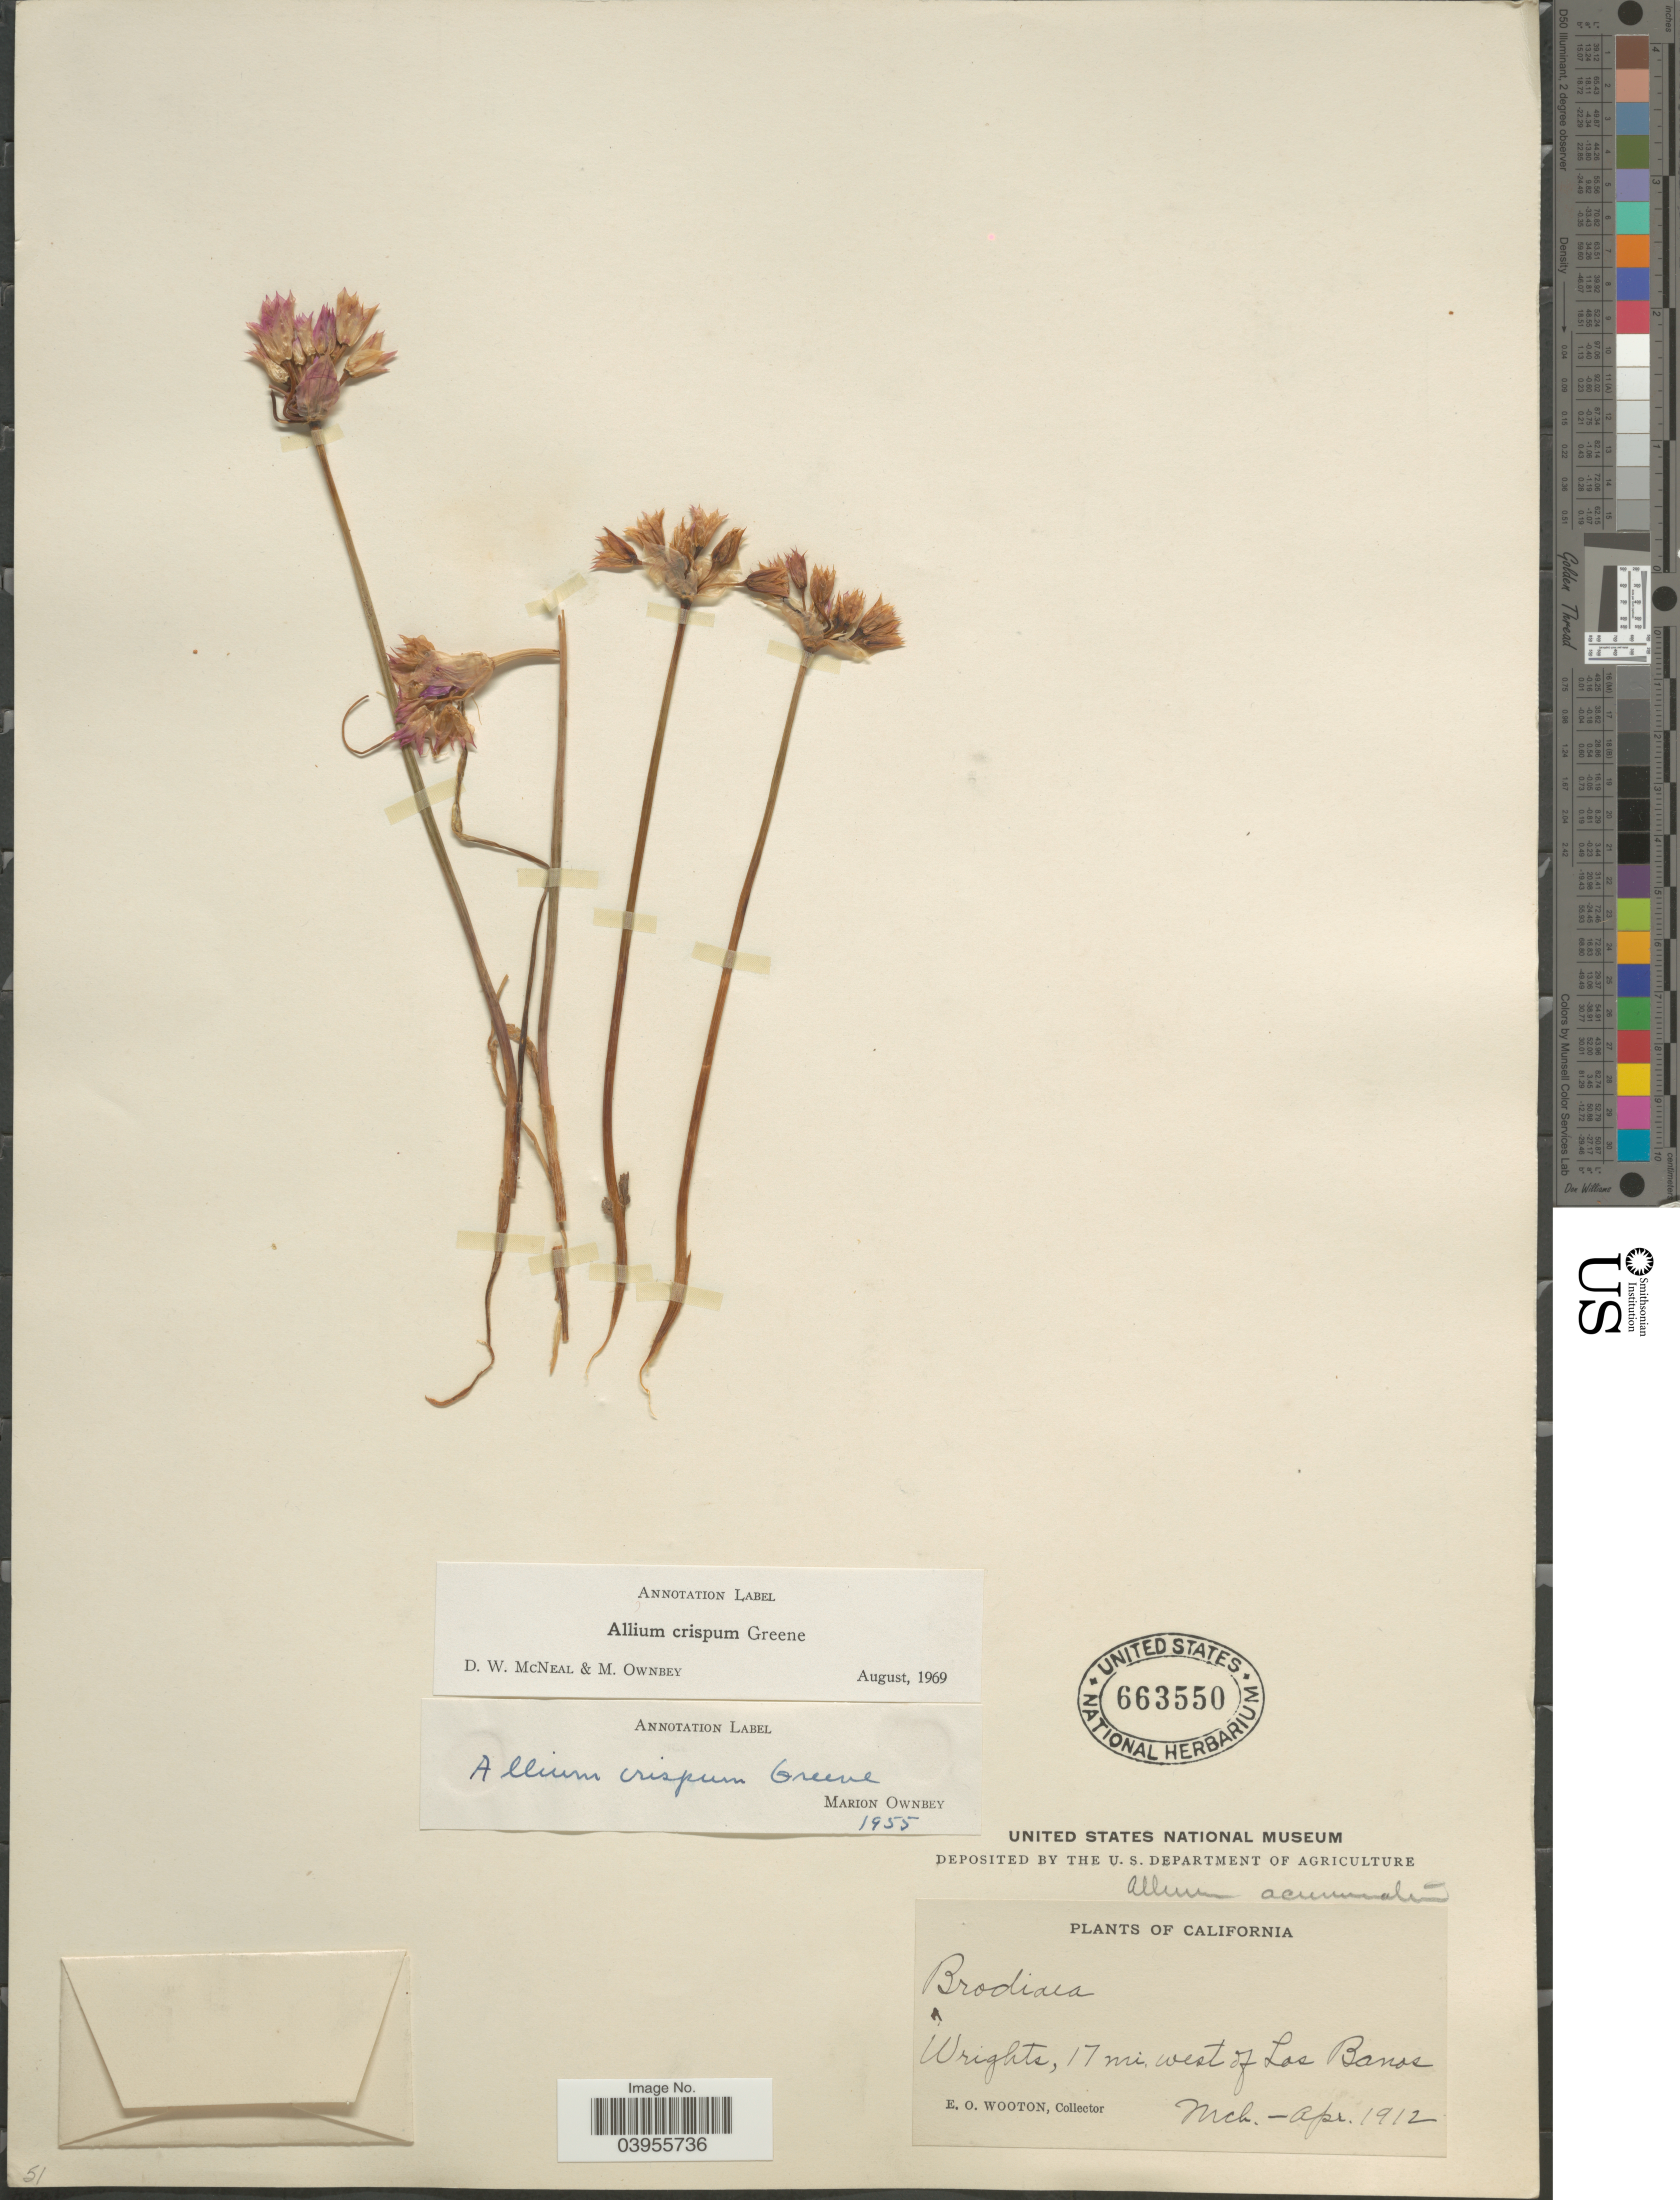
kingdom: Plantae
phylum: Tracheophyta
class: Liliopsida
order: Asparagales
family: Amaryllidaceae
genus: Allium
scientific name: Allium crispum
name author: Greene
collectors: E. O. Wooton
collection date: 1912-03/1912-04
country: United States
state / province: California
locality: Wrights, 17 mi. west of Los Banos.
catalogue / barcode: US 663550